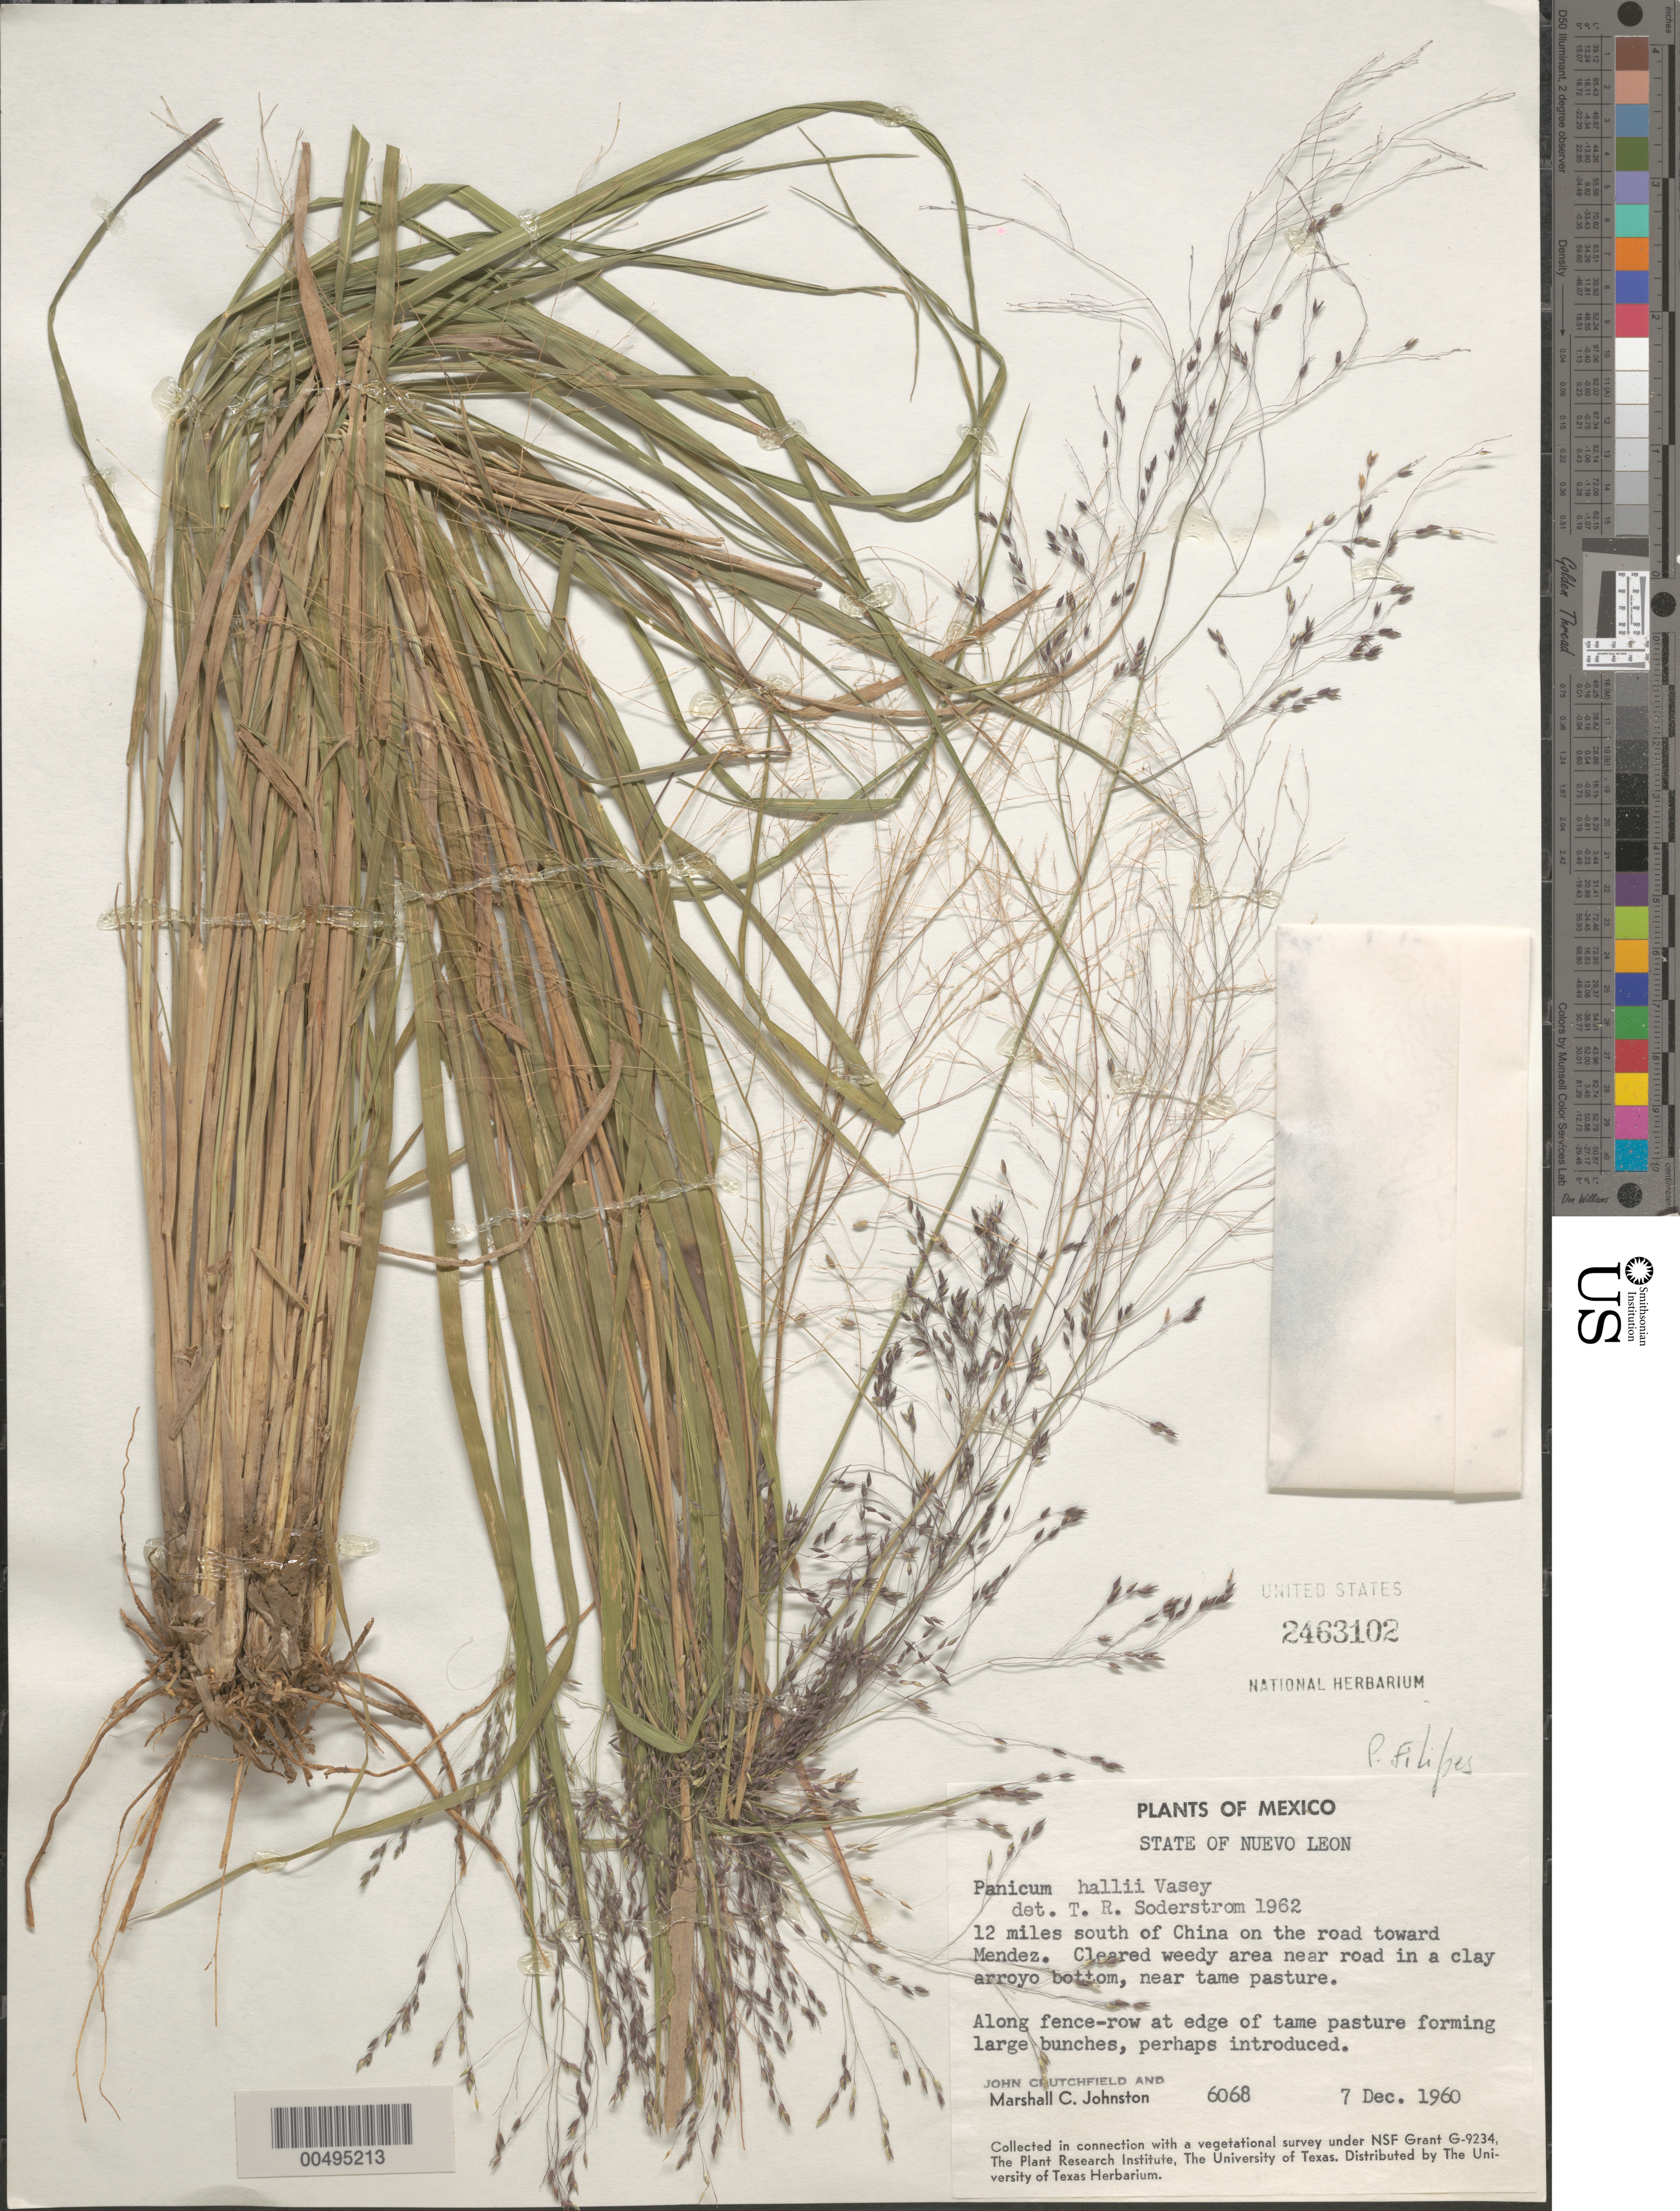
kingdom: Plantae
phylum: Tracheophyta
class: Liliopsida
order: Poales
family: Poaceae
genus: Panicum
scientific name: Panicum hallii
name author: Vasey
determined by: Soderstrom, T. R.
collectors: J. Crutchfield & M. Johnston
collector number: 6068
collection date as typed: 7 Dec 1960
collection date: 1960-12-07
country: Mexico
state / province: Nuevo León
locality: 12 mi S of China on the rd toward Mendez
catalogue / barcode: US 2463102